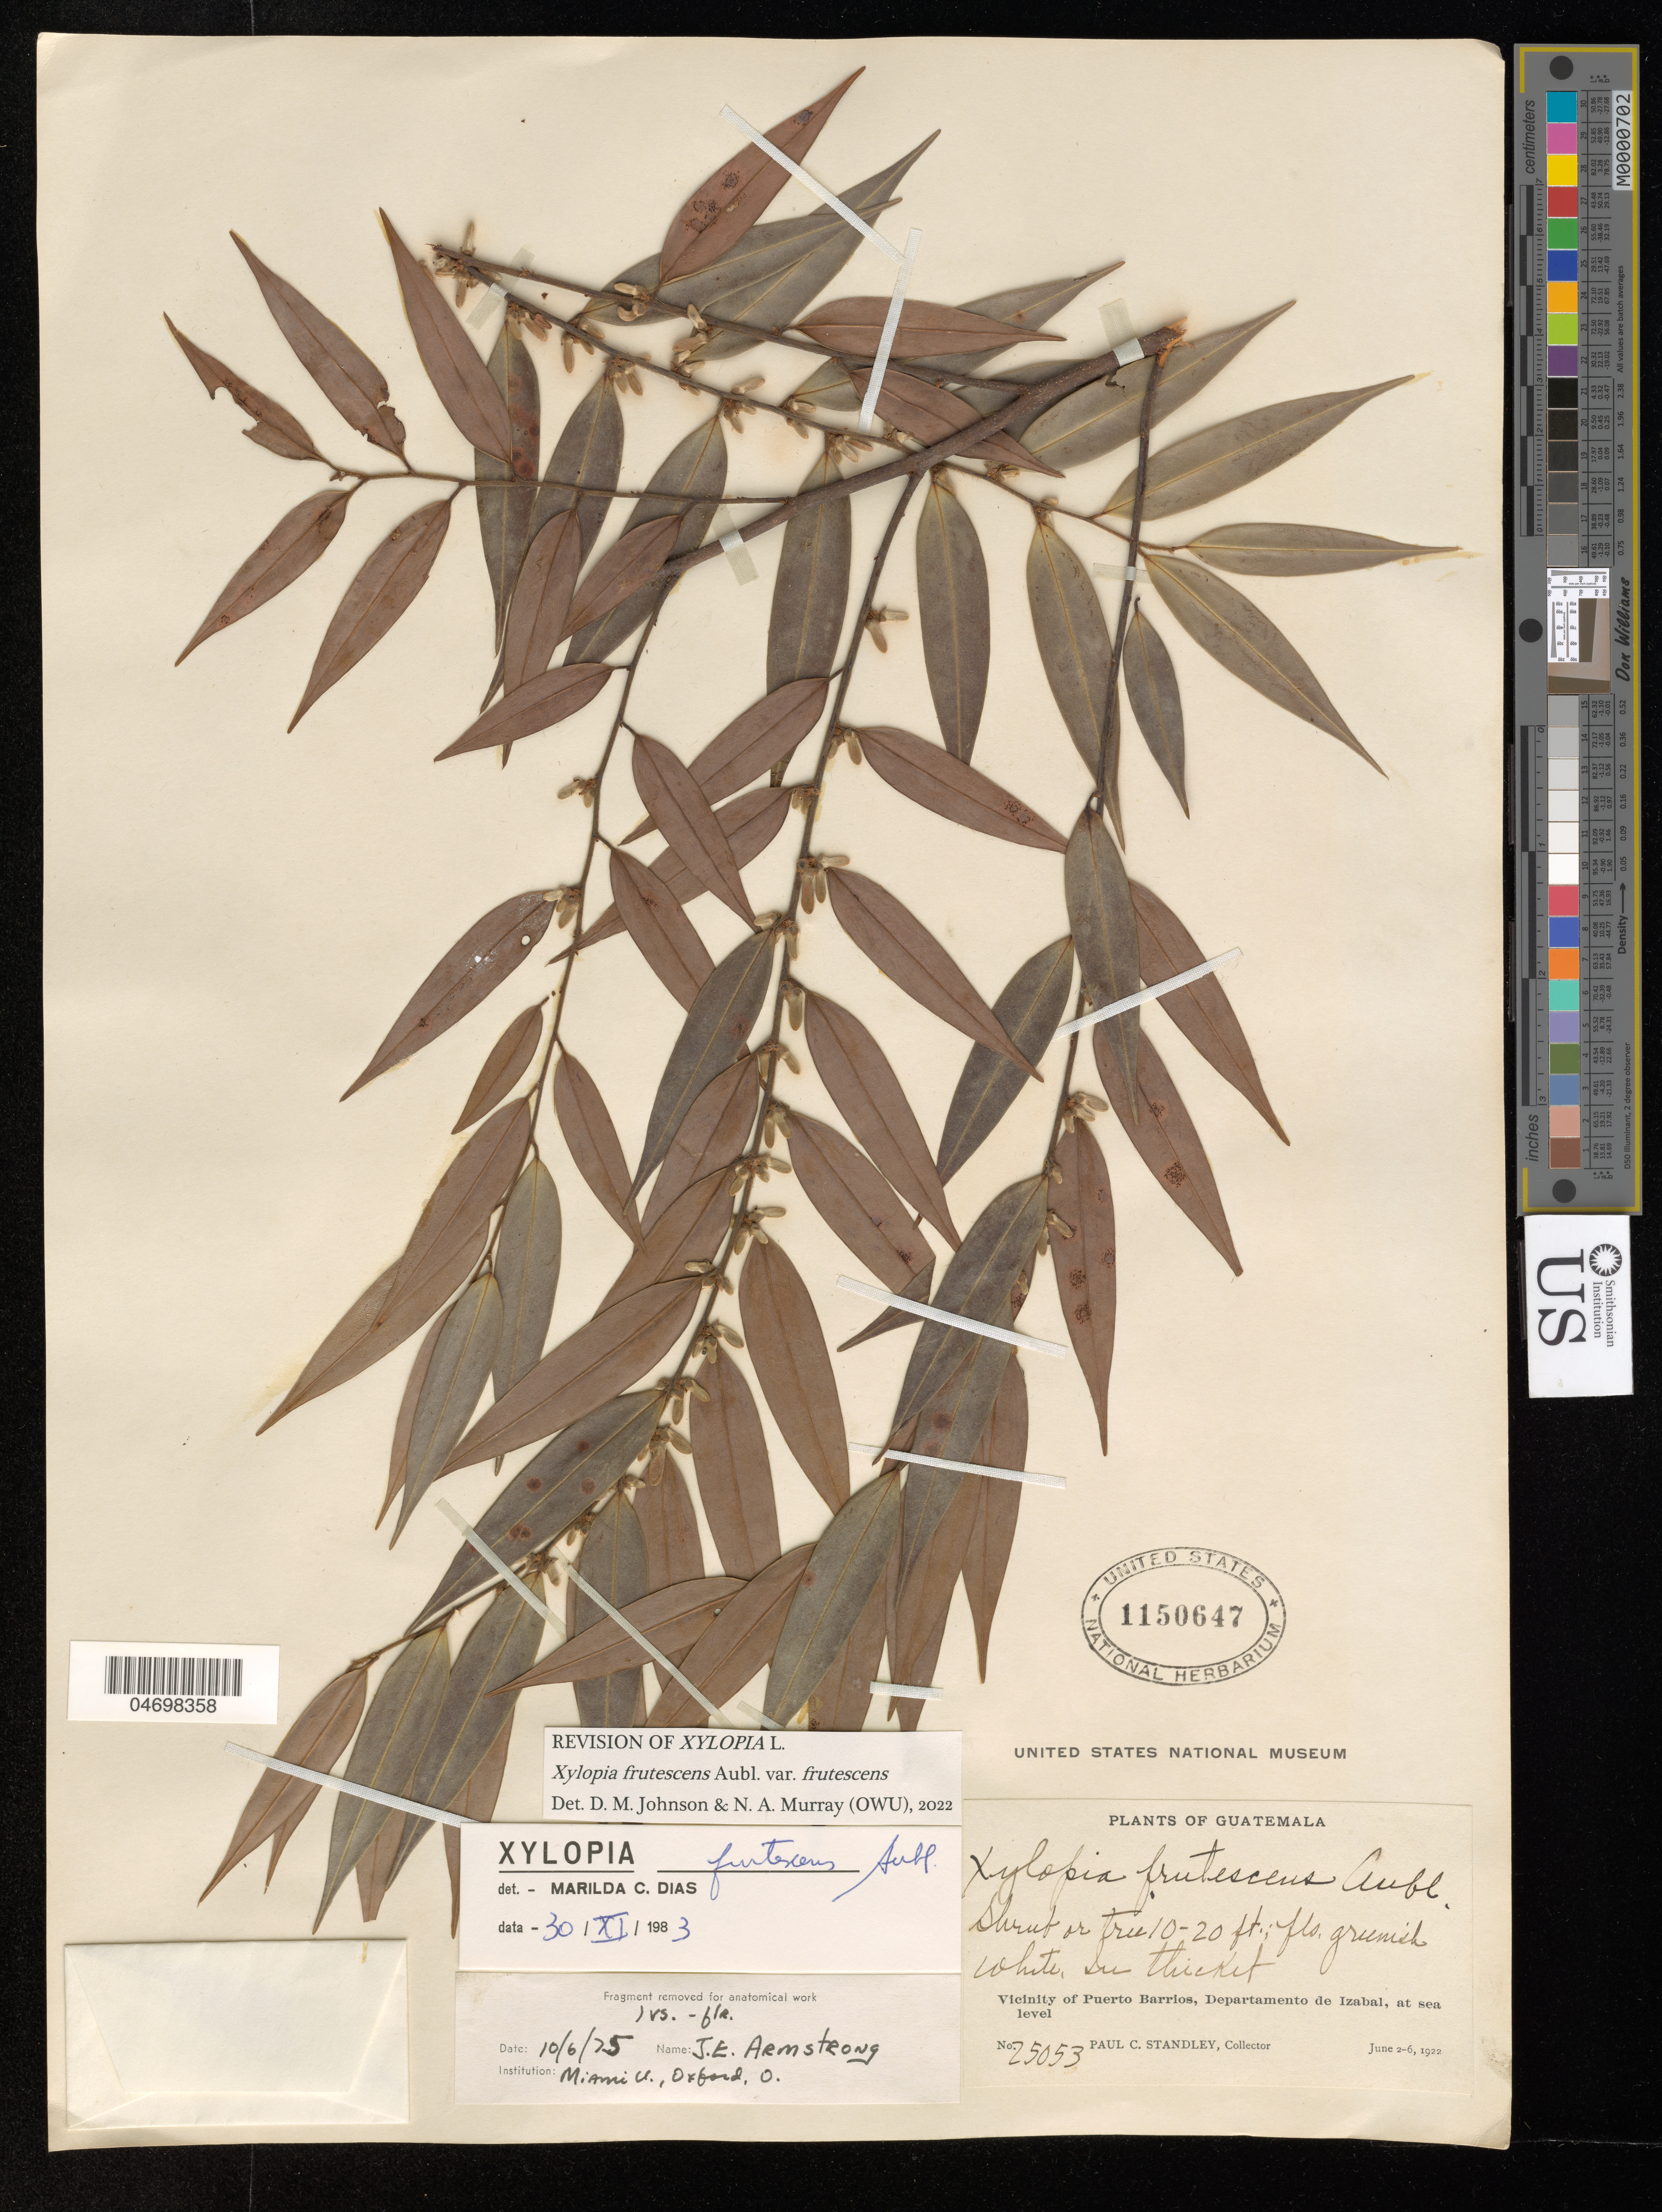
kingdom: Plantae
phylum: Tracheophyta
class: Magnoliopsida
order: Magnoliales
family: Annonaceae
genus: Xylopia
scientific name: Xylopia frutescens var. frutescens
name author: Aubl.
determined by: Johnson, D. M.; Murray, N. A.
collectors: P. C. Standley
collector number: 25053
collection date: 1922-06-02/1922-06-06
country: Guatemala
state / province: Izabal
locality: In swamp, Vicinity of Puerto Barrios.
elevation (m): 0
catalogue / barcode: US 1150647